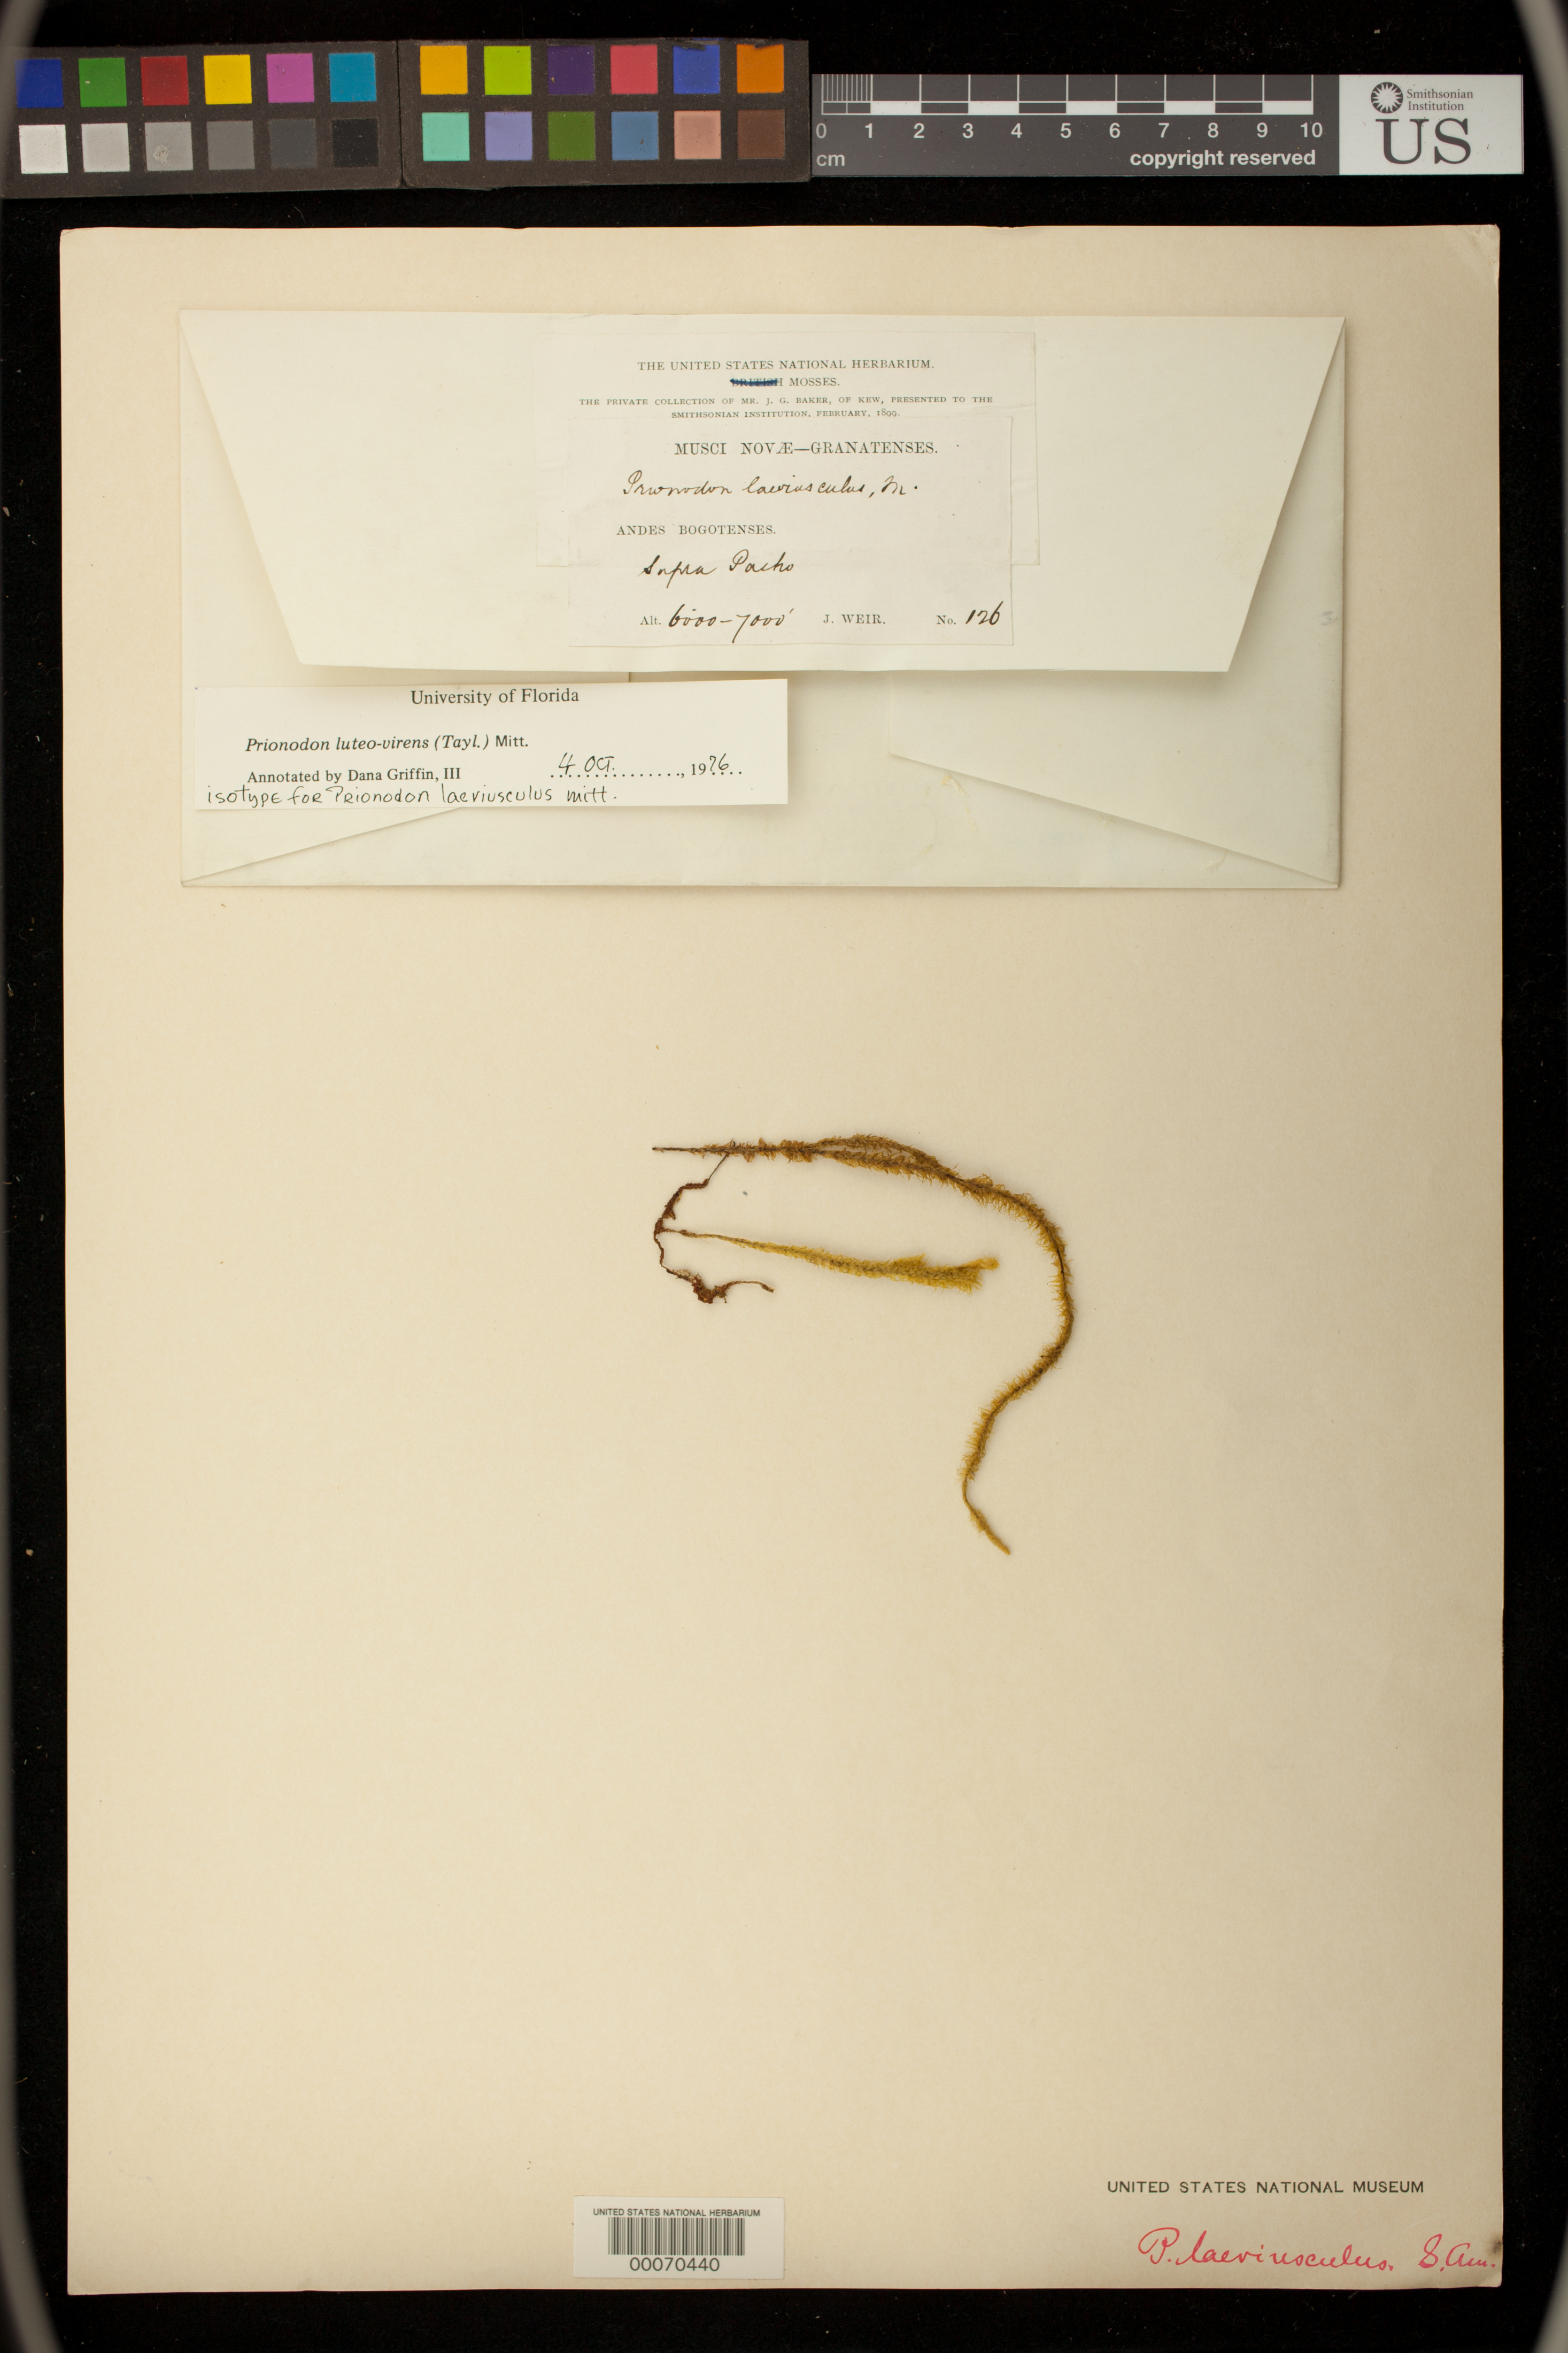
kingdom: Plantae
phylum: Bryophyta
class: Bryopsida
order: Hypnales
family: Prionodontaceae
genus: Prionodon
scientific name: Prionodon laeviusculus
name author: Mitt.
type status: Isotype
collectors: J. Weir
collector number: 126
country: Colombia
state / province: Cundinamarca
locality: Bogota, Andes